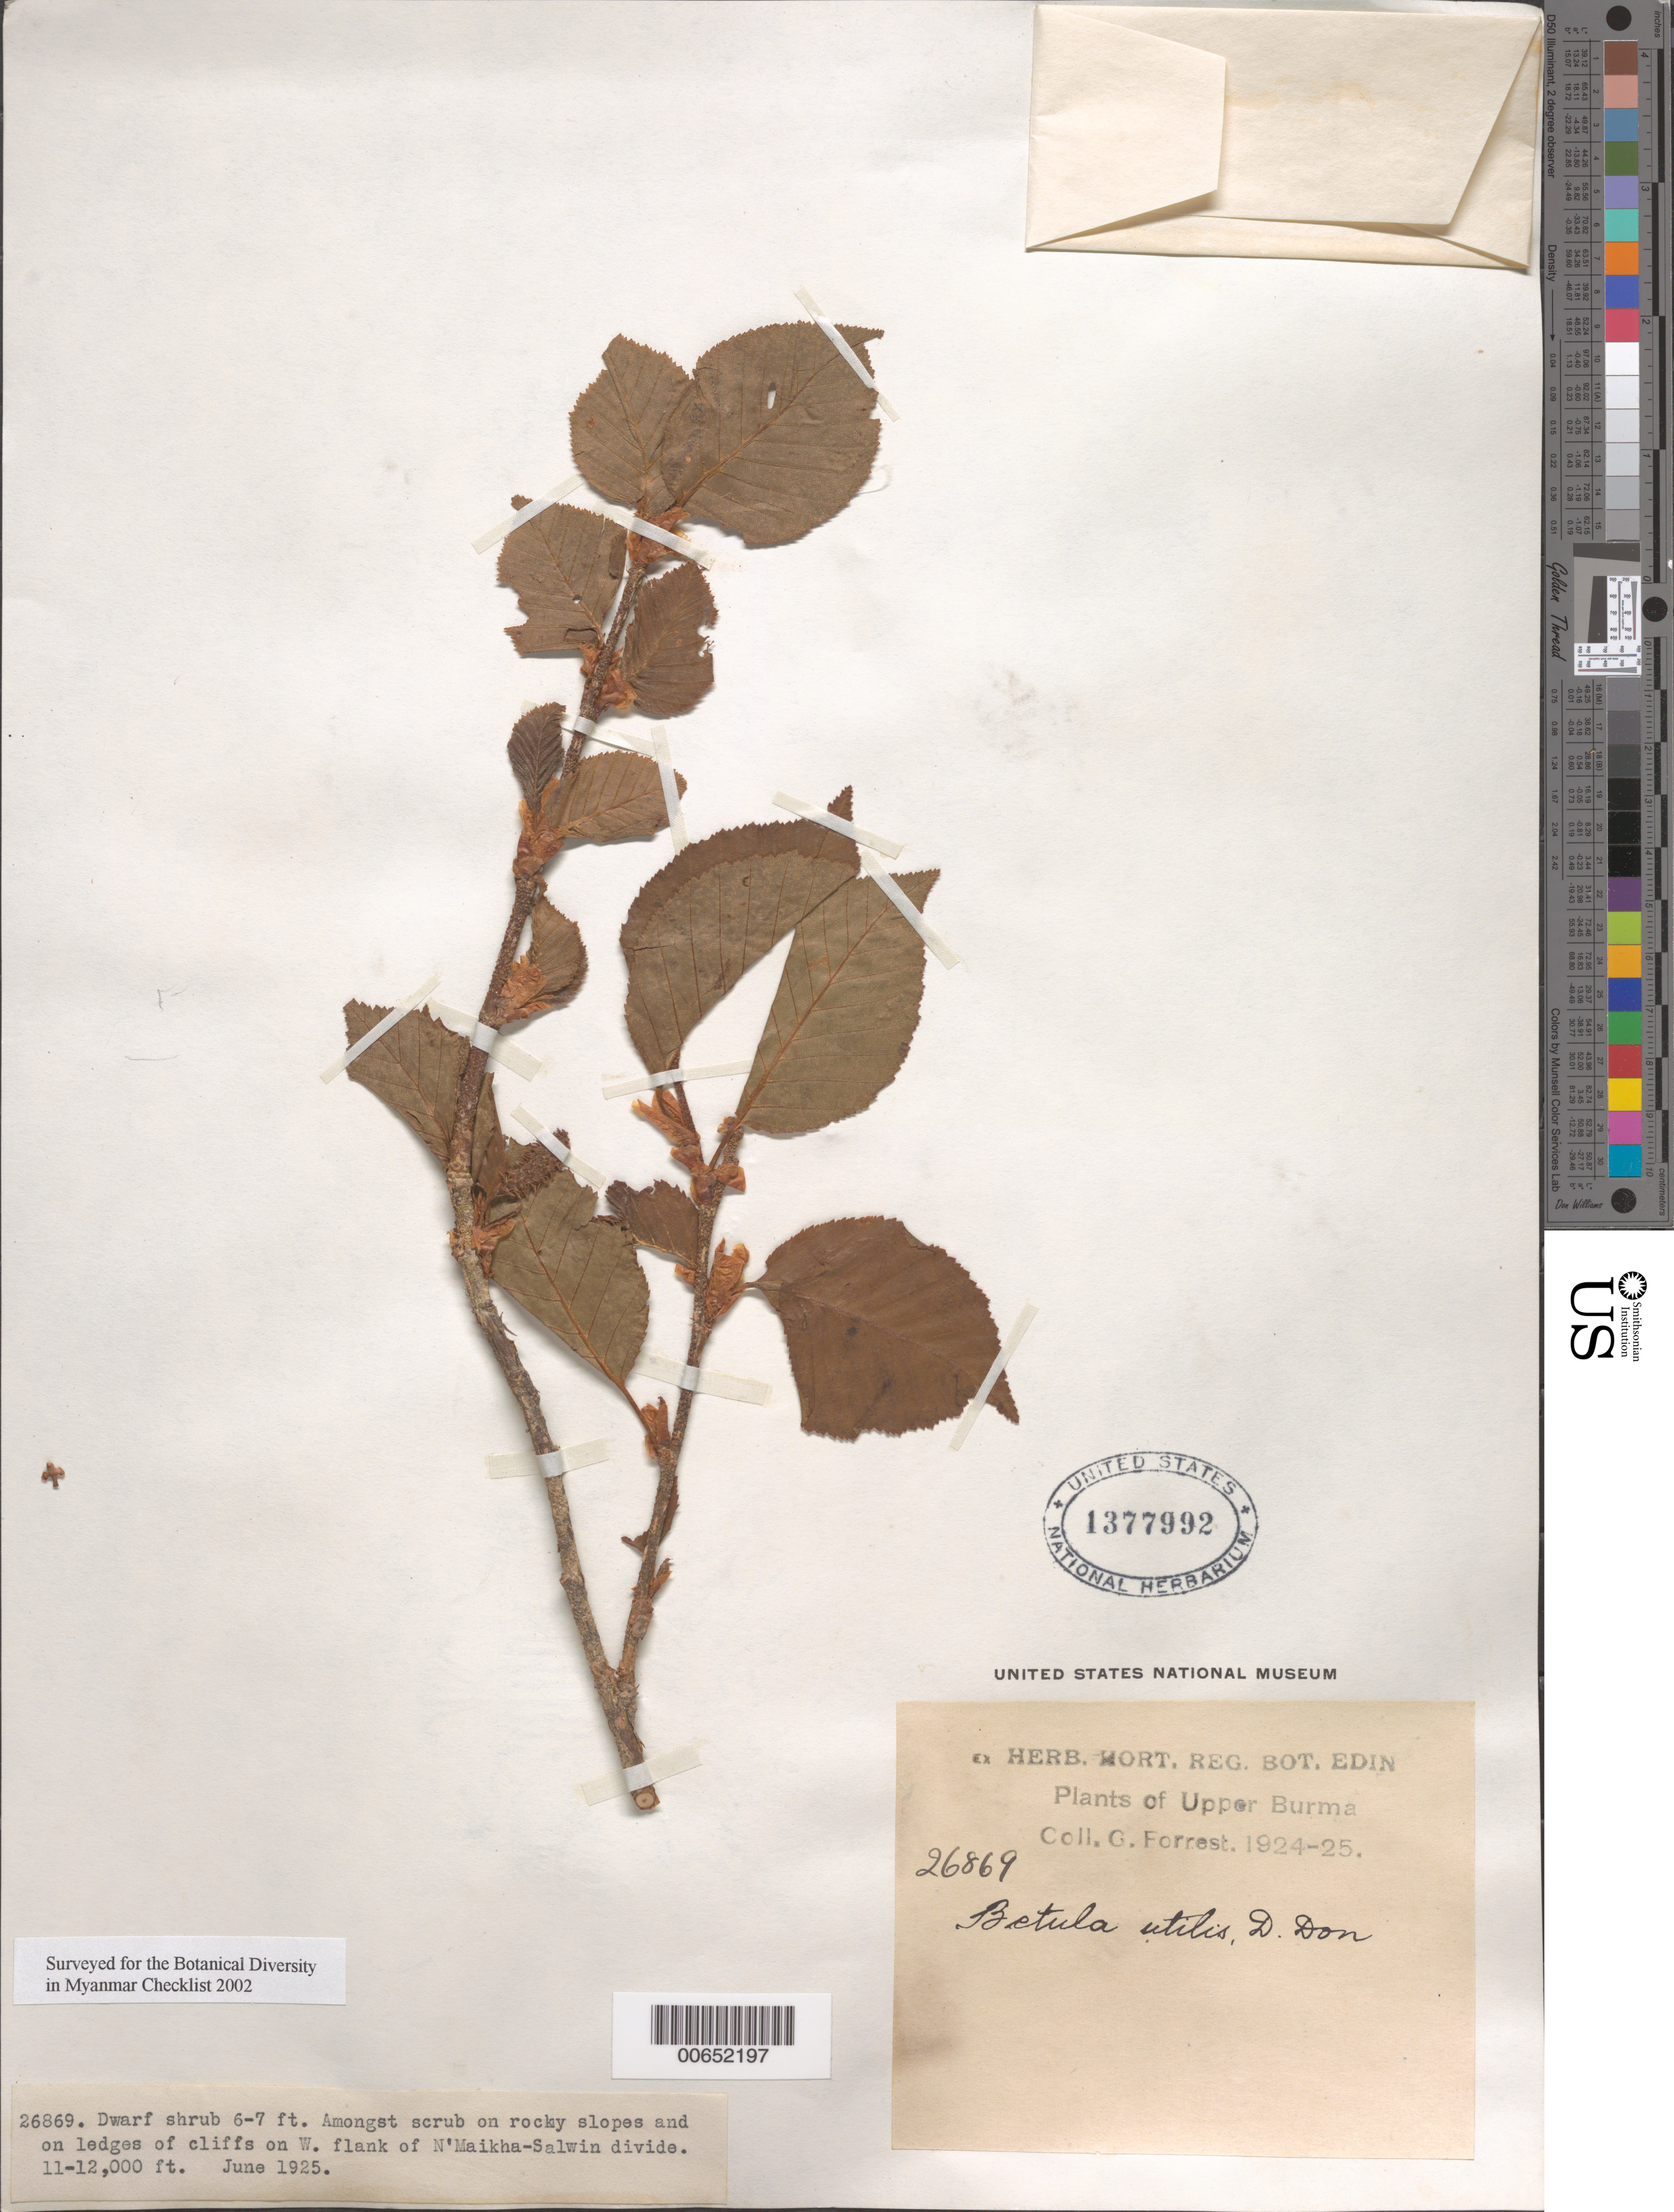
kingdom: Plantae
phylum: Tracheophyta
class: Magnoliopsida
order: Fagales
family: Betulaceae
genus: Betula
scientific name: Betula utilis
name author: D. Don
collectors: G. Forrest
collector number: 26869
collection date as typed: Jun 1925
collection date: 1925-06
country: Myanmar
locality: Upper Burma, W flank of N'Maikha-Salwin Divide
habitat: On ledges of cliffs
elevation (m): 3353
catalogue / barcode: US 1377992